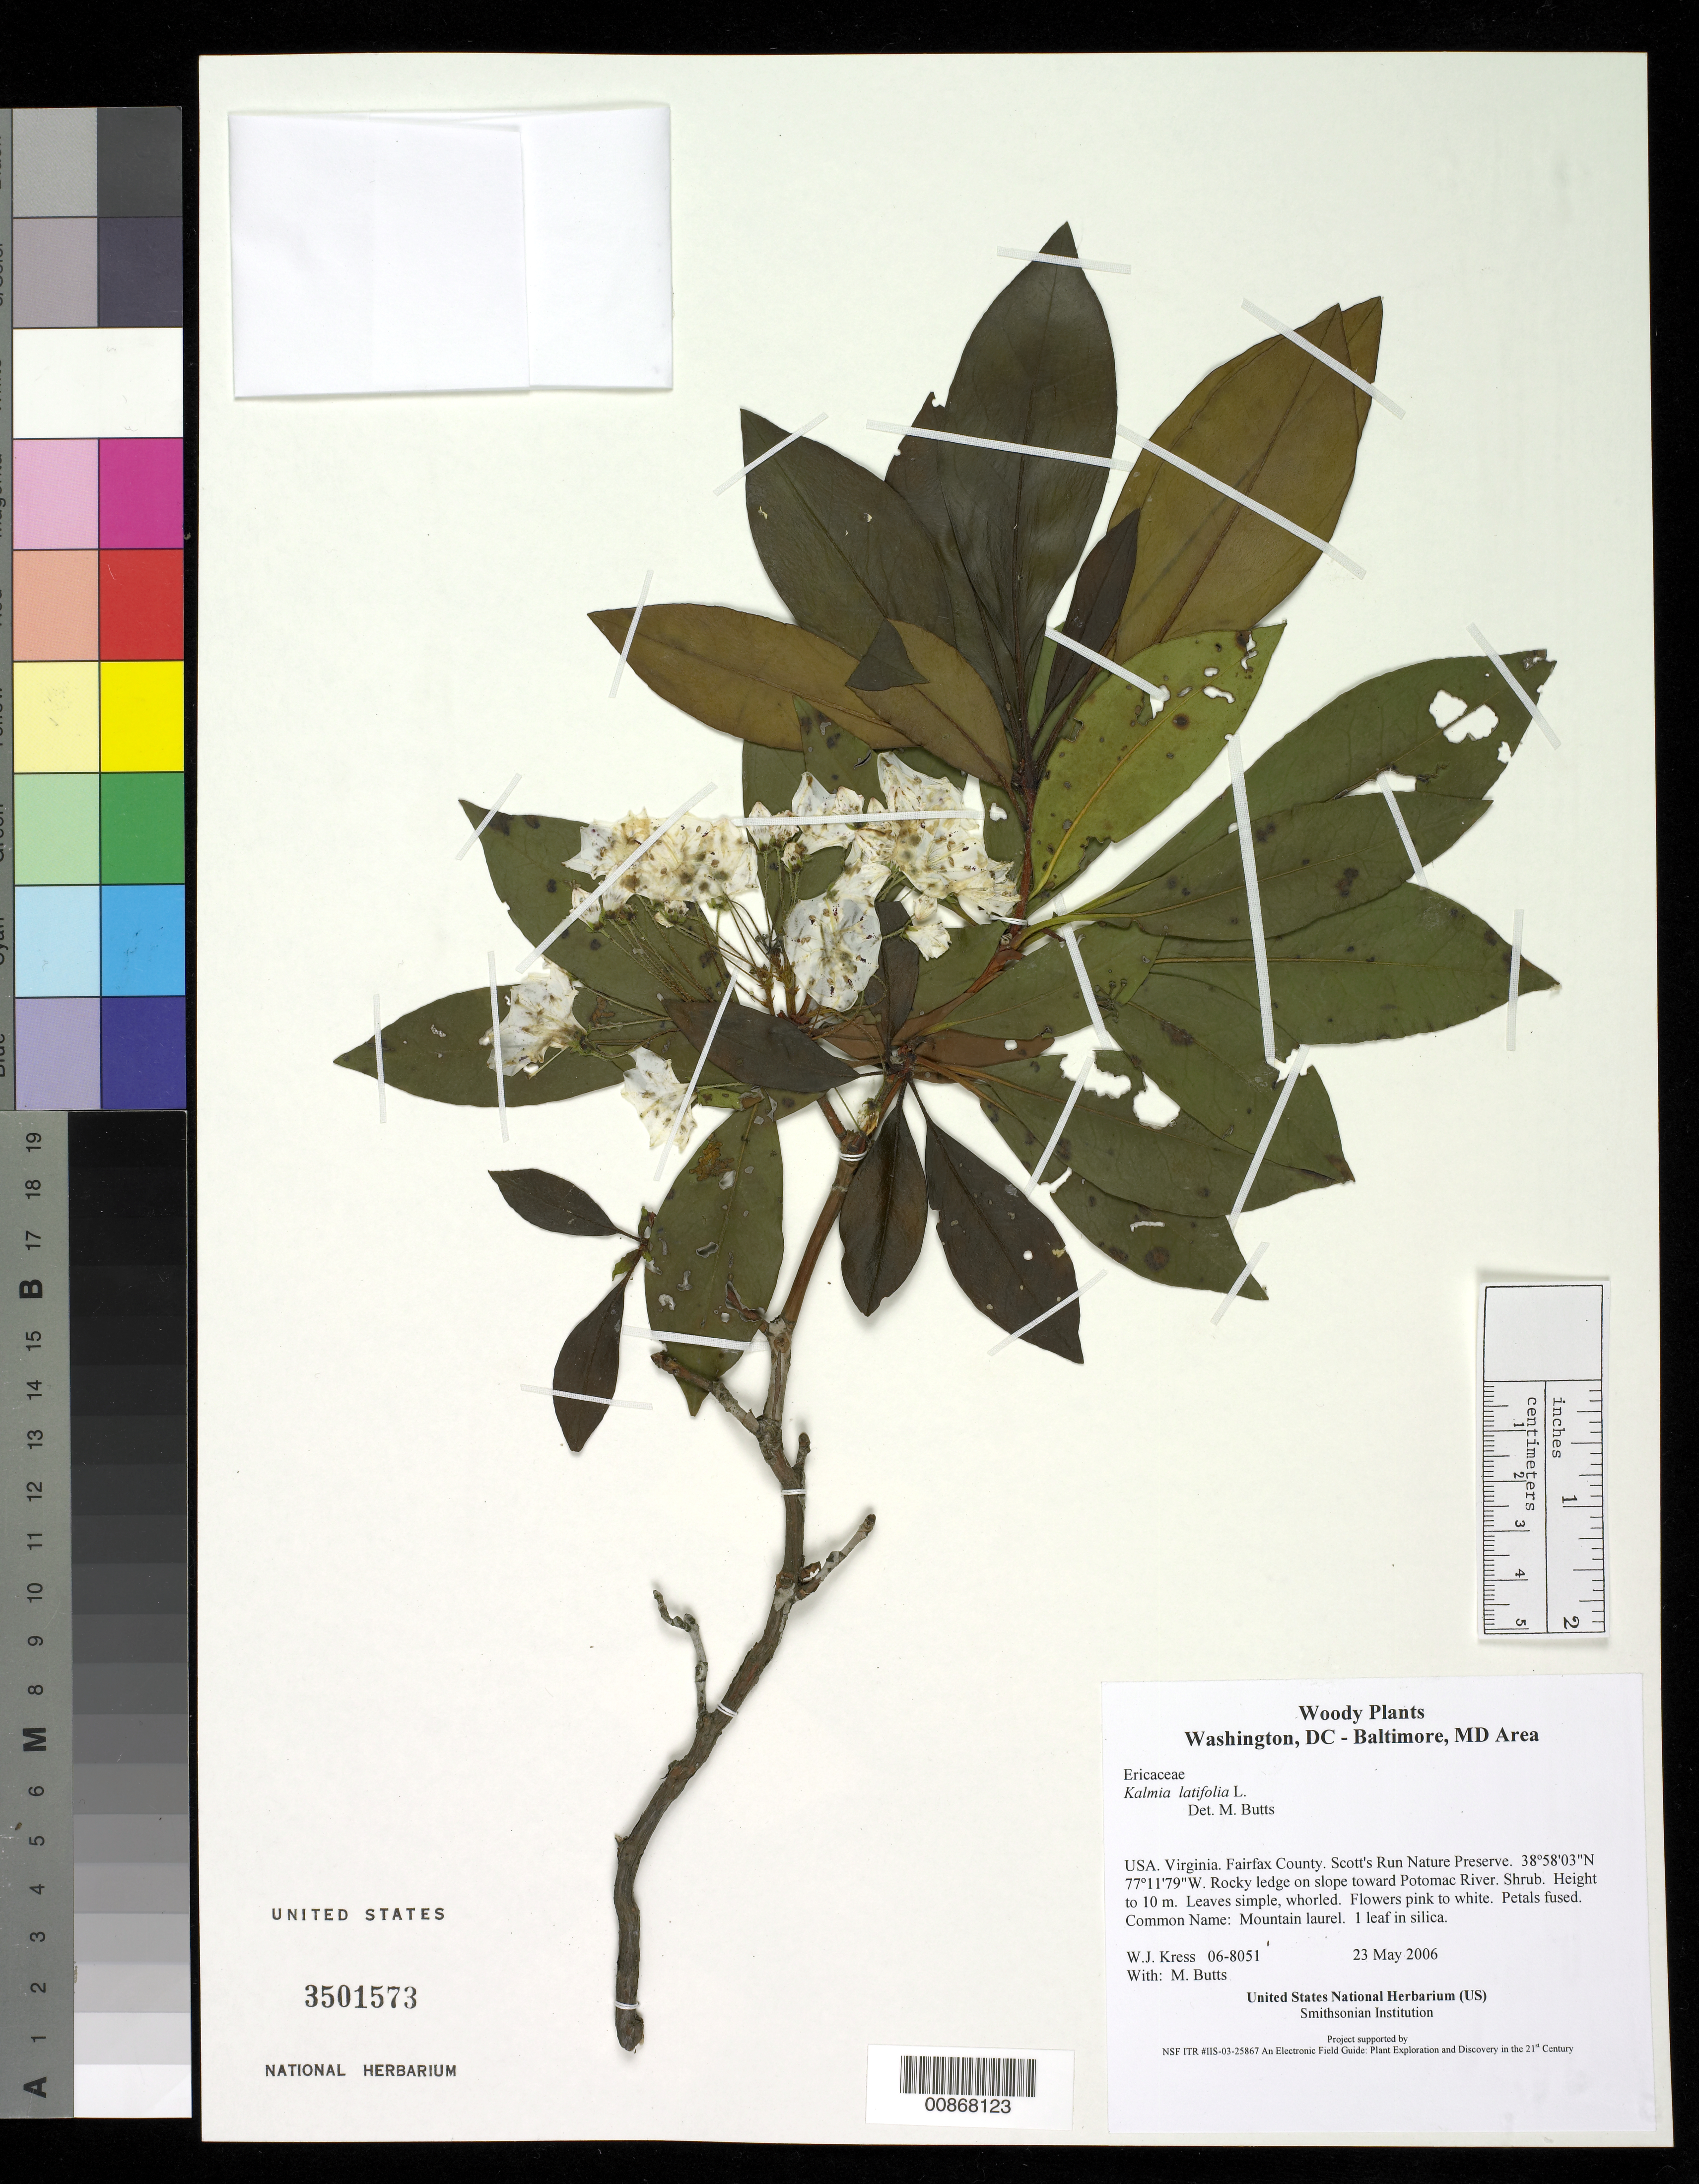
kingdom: Plantae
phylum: Tracheophyta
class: Magnoliopsida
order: Ericales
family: Ericaceae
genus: Kalmia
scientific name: Kalmia latifolia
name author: L.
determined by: Butts, M. B.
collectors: W. J. Kress & M. B. Butts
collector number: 06-8051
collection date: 2006-05-23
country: United States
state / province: Virginia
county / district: Fairfax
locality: Scott's Run Nature Preserve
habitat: Rocky ledge on slope toward Potomac River.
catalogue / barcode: US 3501573